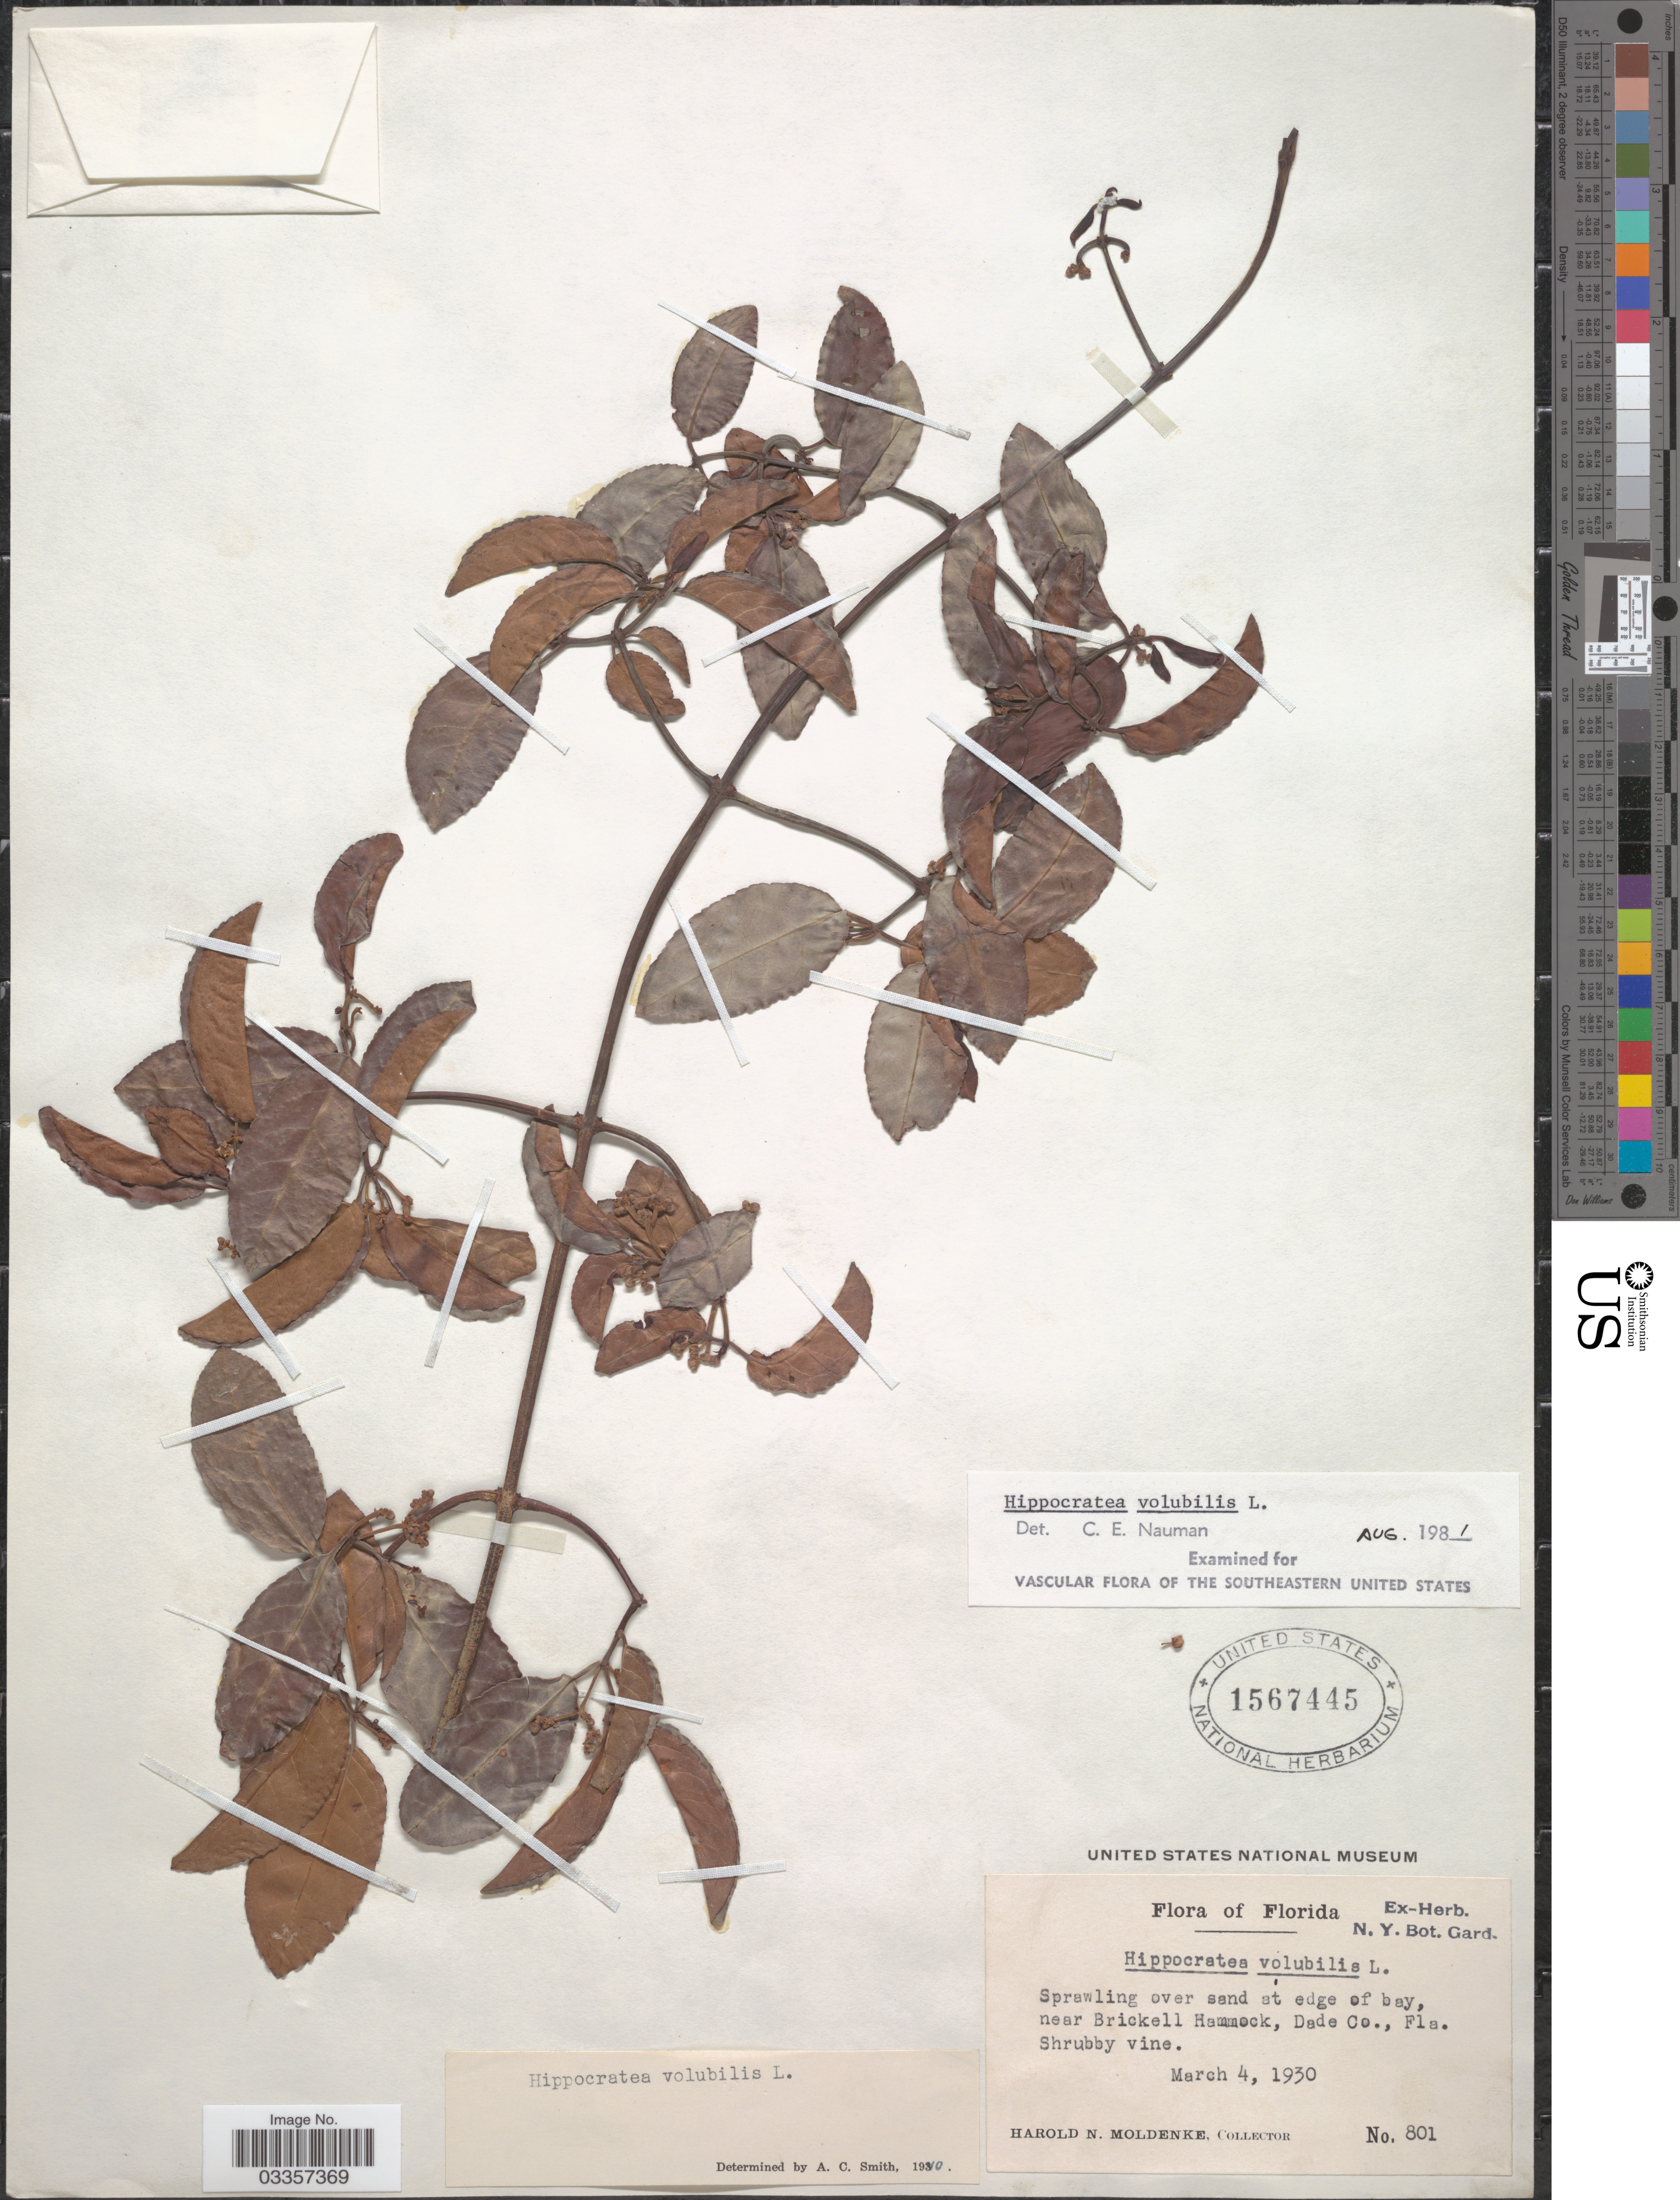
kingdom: Plantae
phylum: Tracheophyta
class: Magnoliopsida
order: Celastrales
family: Celastraceae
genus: Hippocratea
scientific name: Hippocratea volubilis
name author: L.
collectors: H. N. Moldenke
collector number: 801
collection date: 1930-03-04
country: United States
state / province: Florida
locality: Sprawling over sand at edge of bay, near Brickell Hammock, Dade Co.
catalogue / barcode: US 1567445